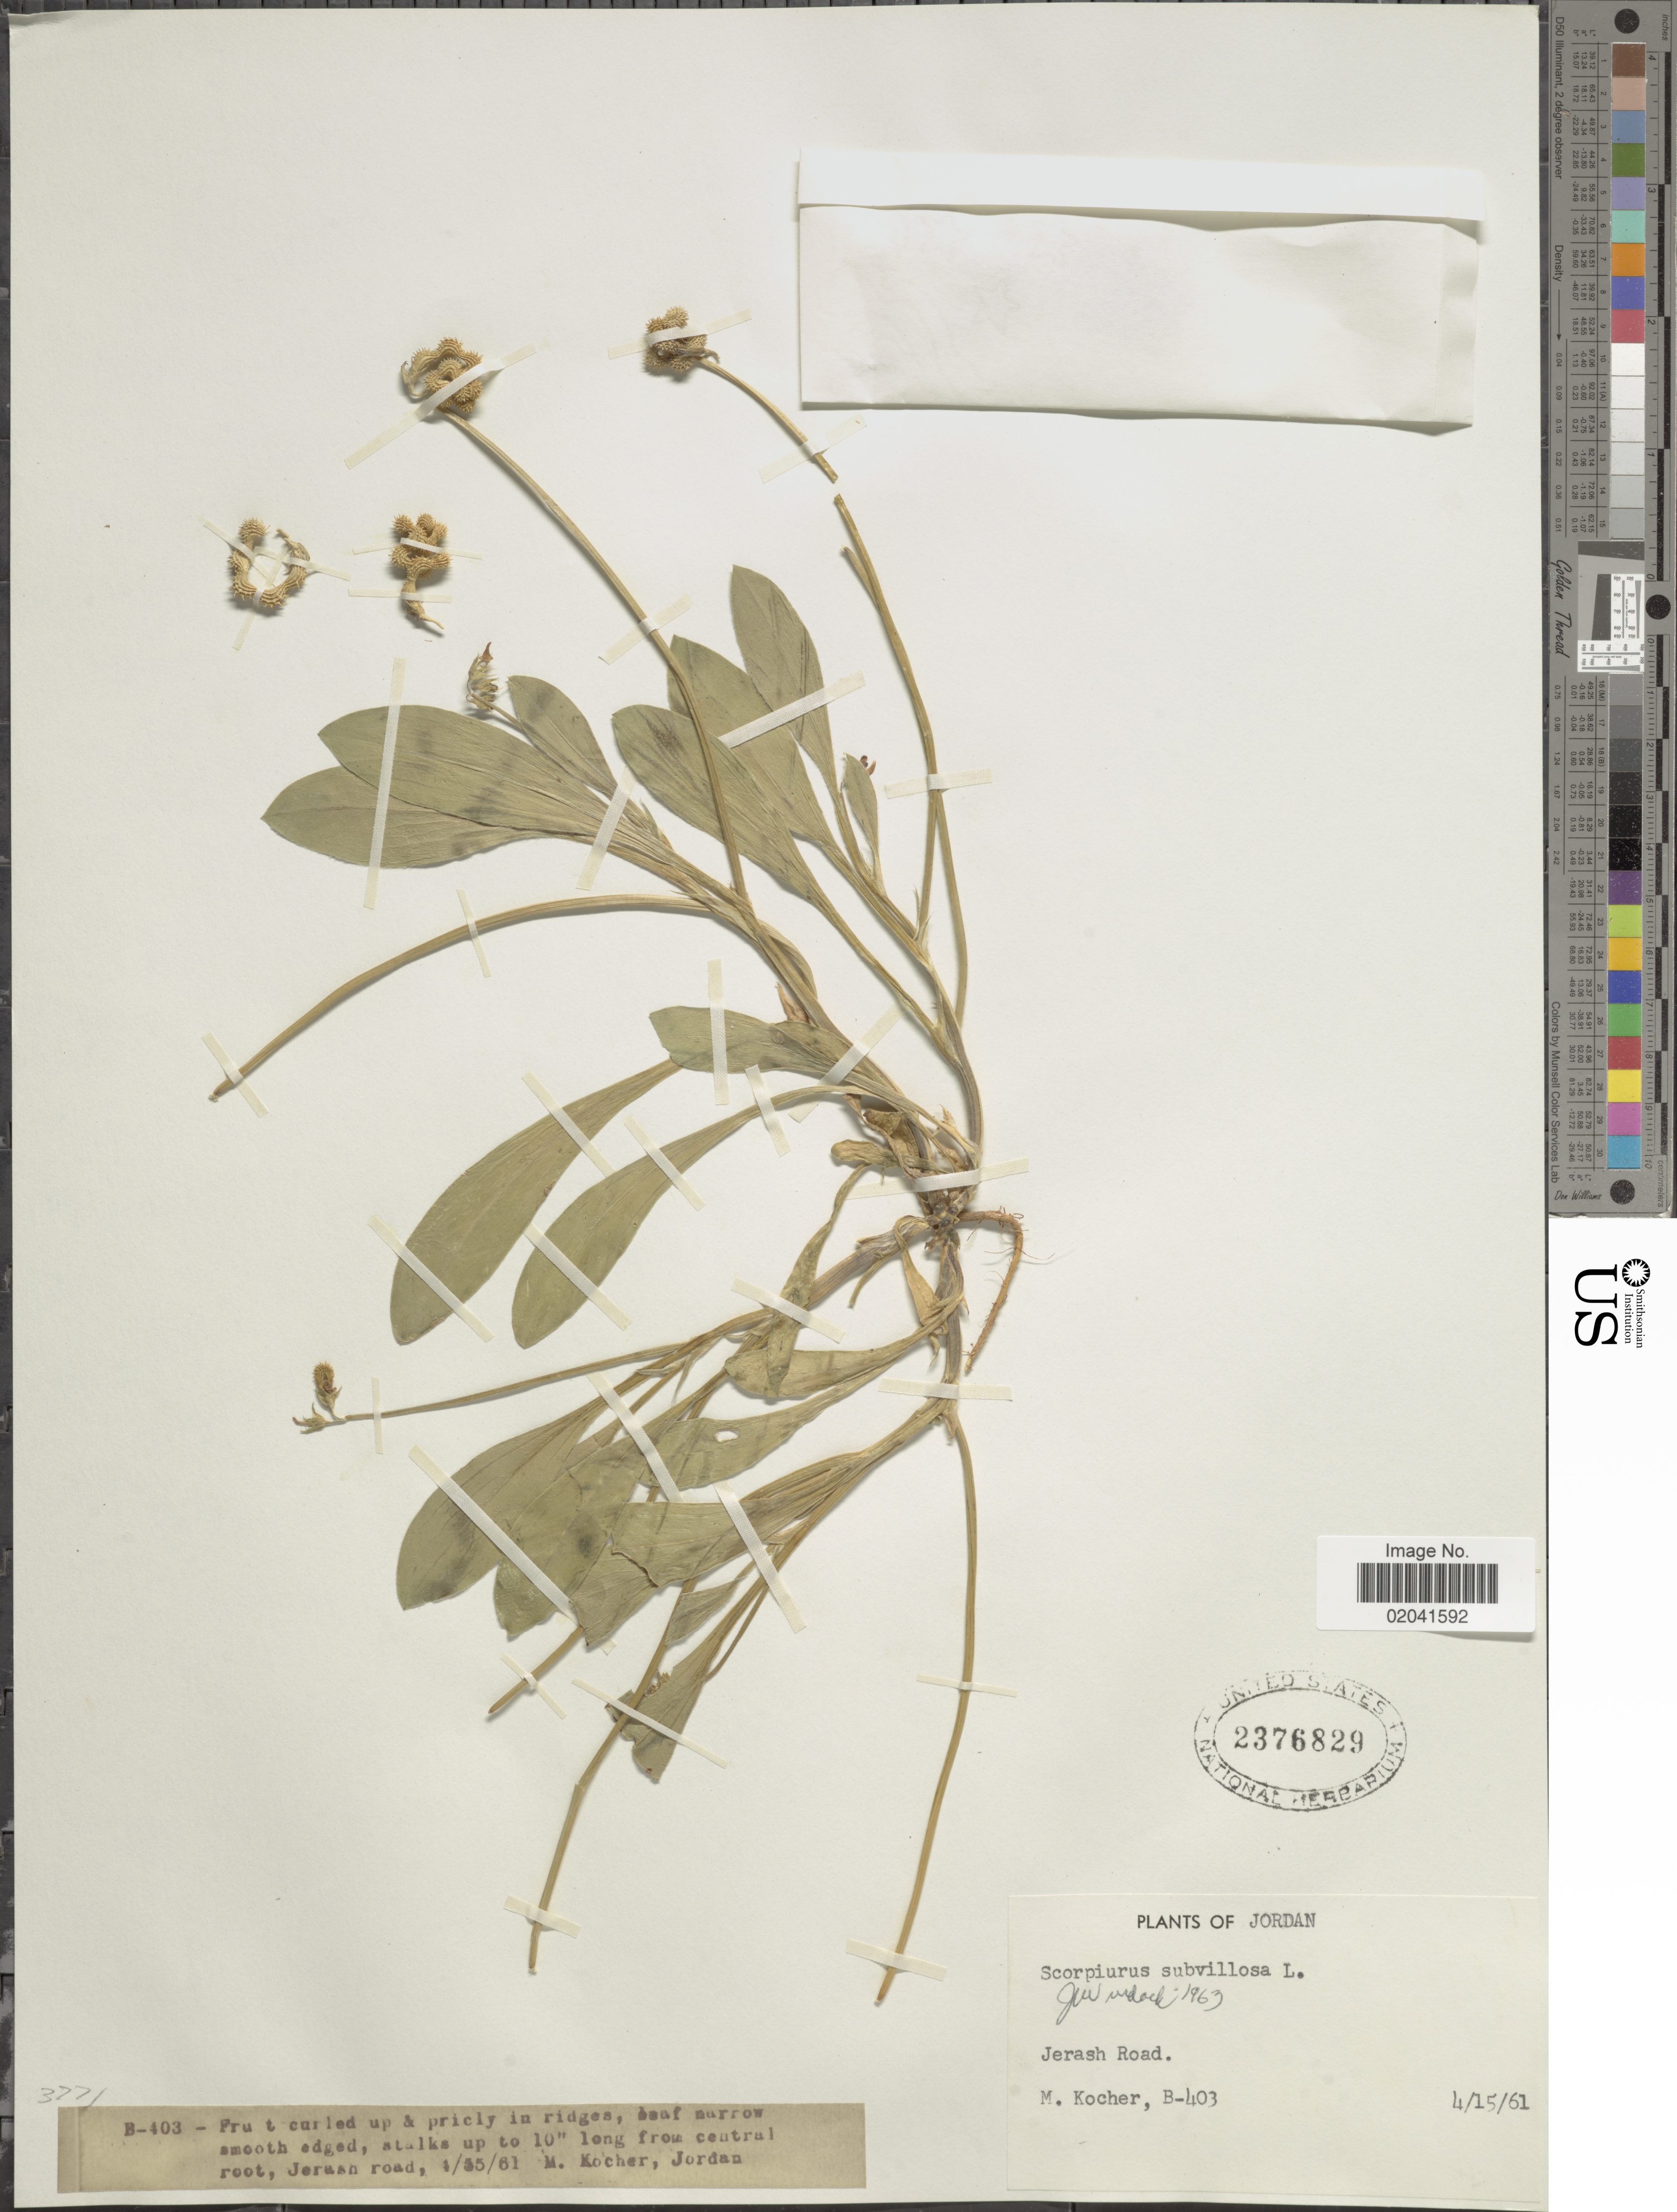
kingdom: Plantae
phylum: Tracheophyta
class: Magnoliopsida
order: Fabales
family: Fabaceae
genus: Scorpiurus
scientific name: Scorpiurus subvillosa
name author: L.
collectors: M. Kocher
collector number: B-403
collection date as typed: Transcribed d/m/y: 15/4/61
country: Jordan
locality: Jordan, Jerash Road.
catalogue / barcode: US 2376829